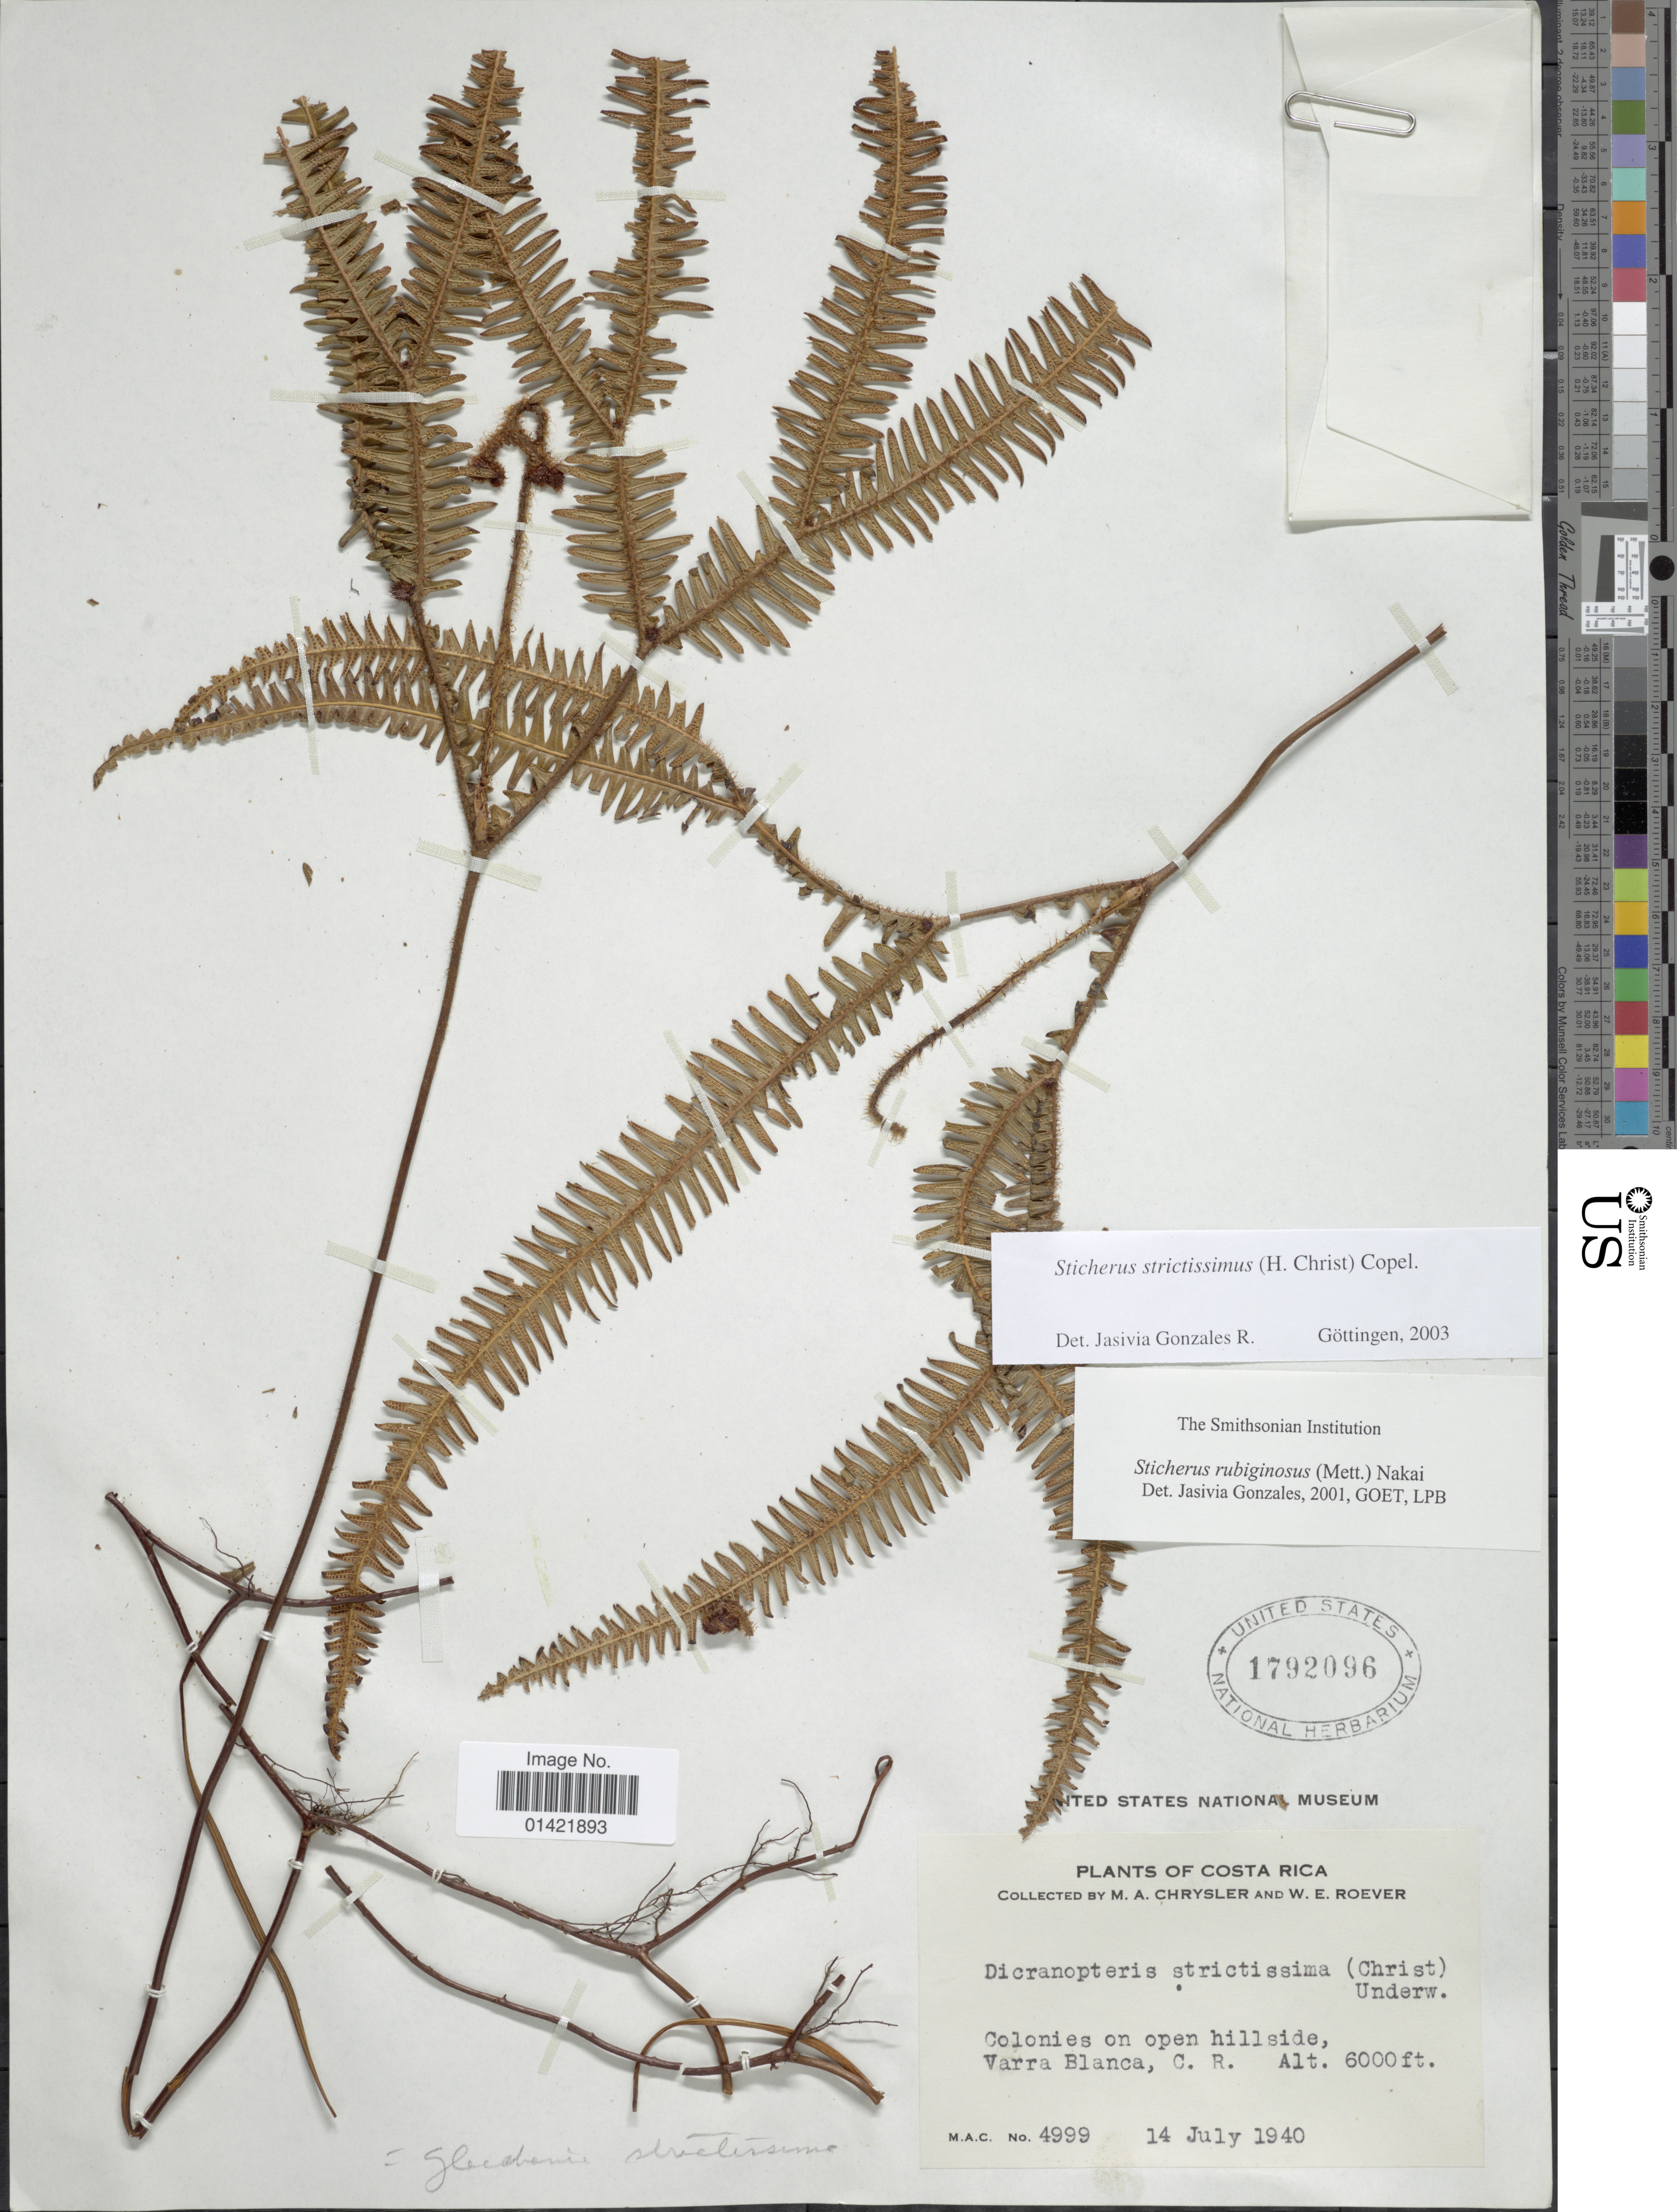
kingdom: Plantae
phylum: Tracheophyta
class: Polypodiopsida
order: Gleicheniales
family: Gleicheniaceae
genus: Sticherus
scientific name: Sticherus rubiginosus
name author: (Mett.) Nakai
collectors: M. A. Chrysler & W. Roever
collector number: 4999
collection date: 1940-07-14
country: Costa Rica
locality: Colonies on open hillside, Varra Blanca, C. R.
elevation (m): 1829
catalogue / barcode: US 1792096